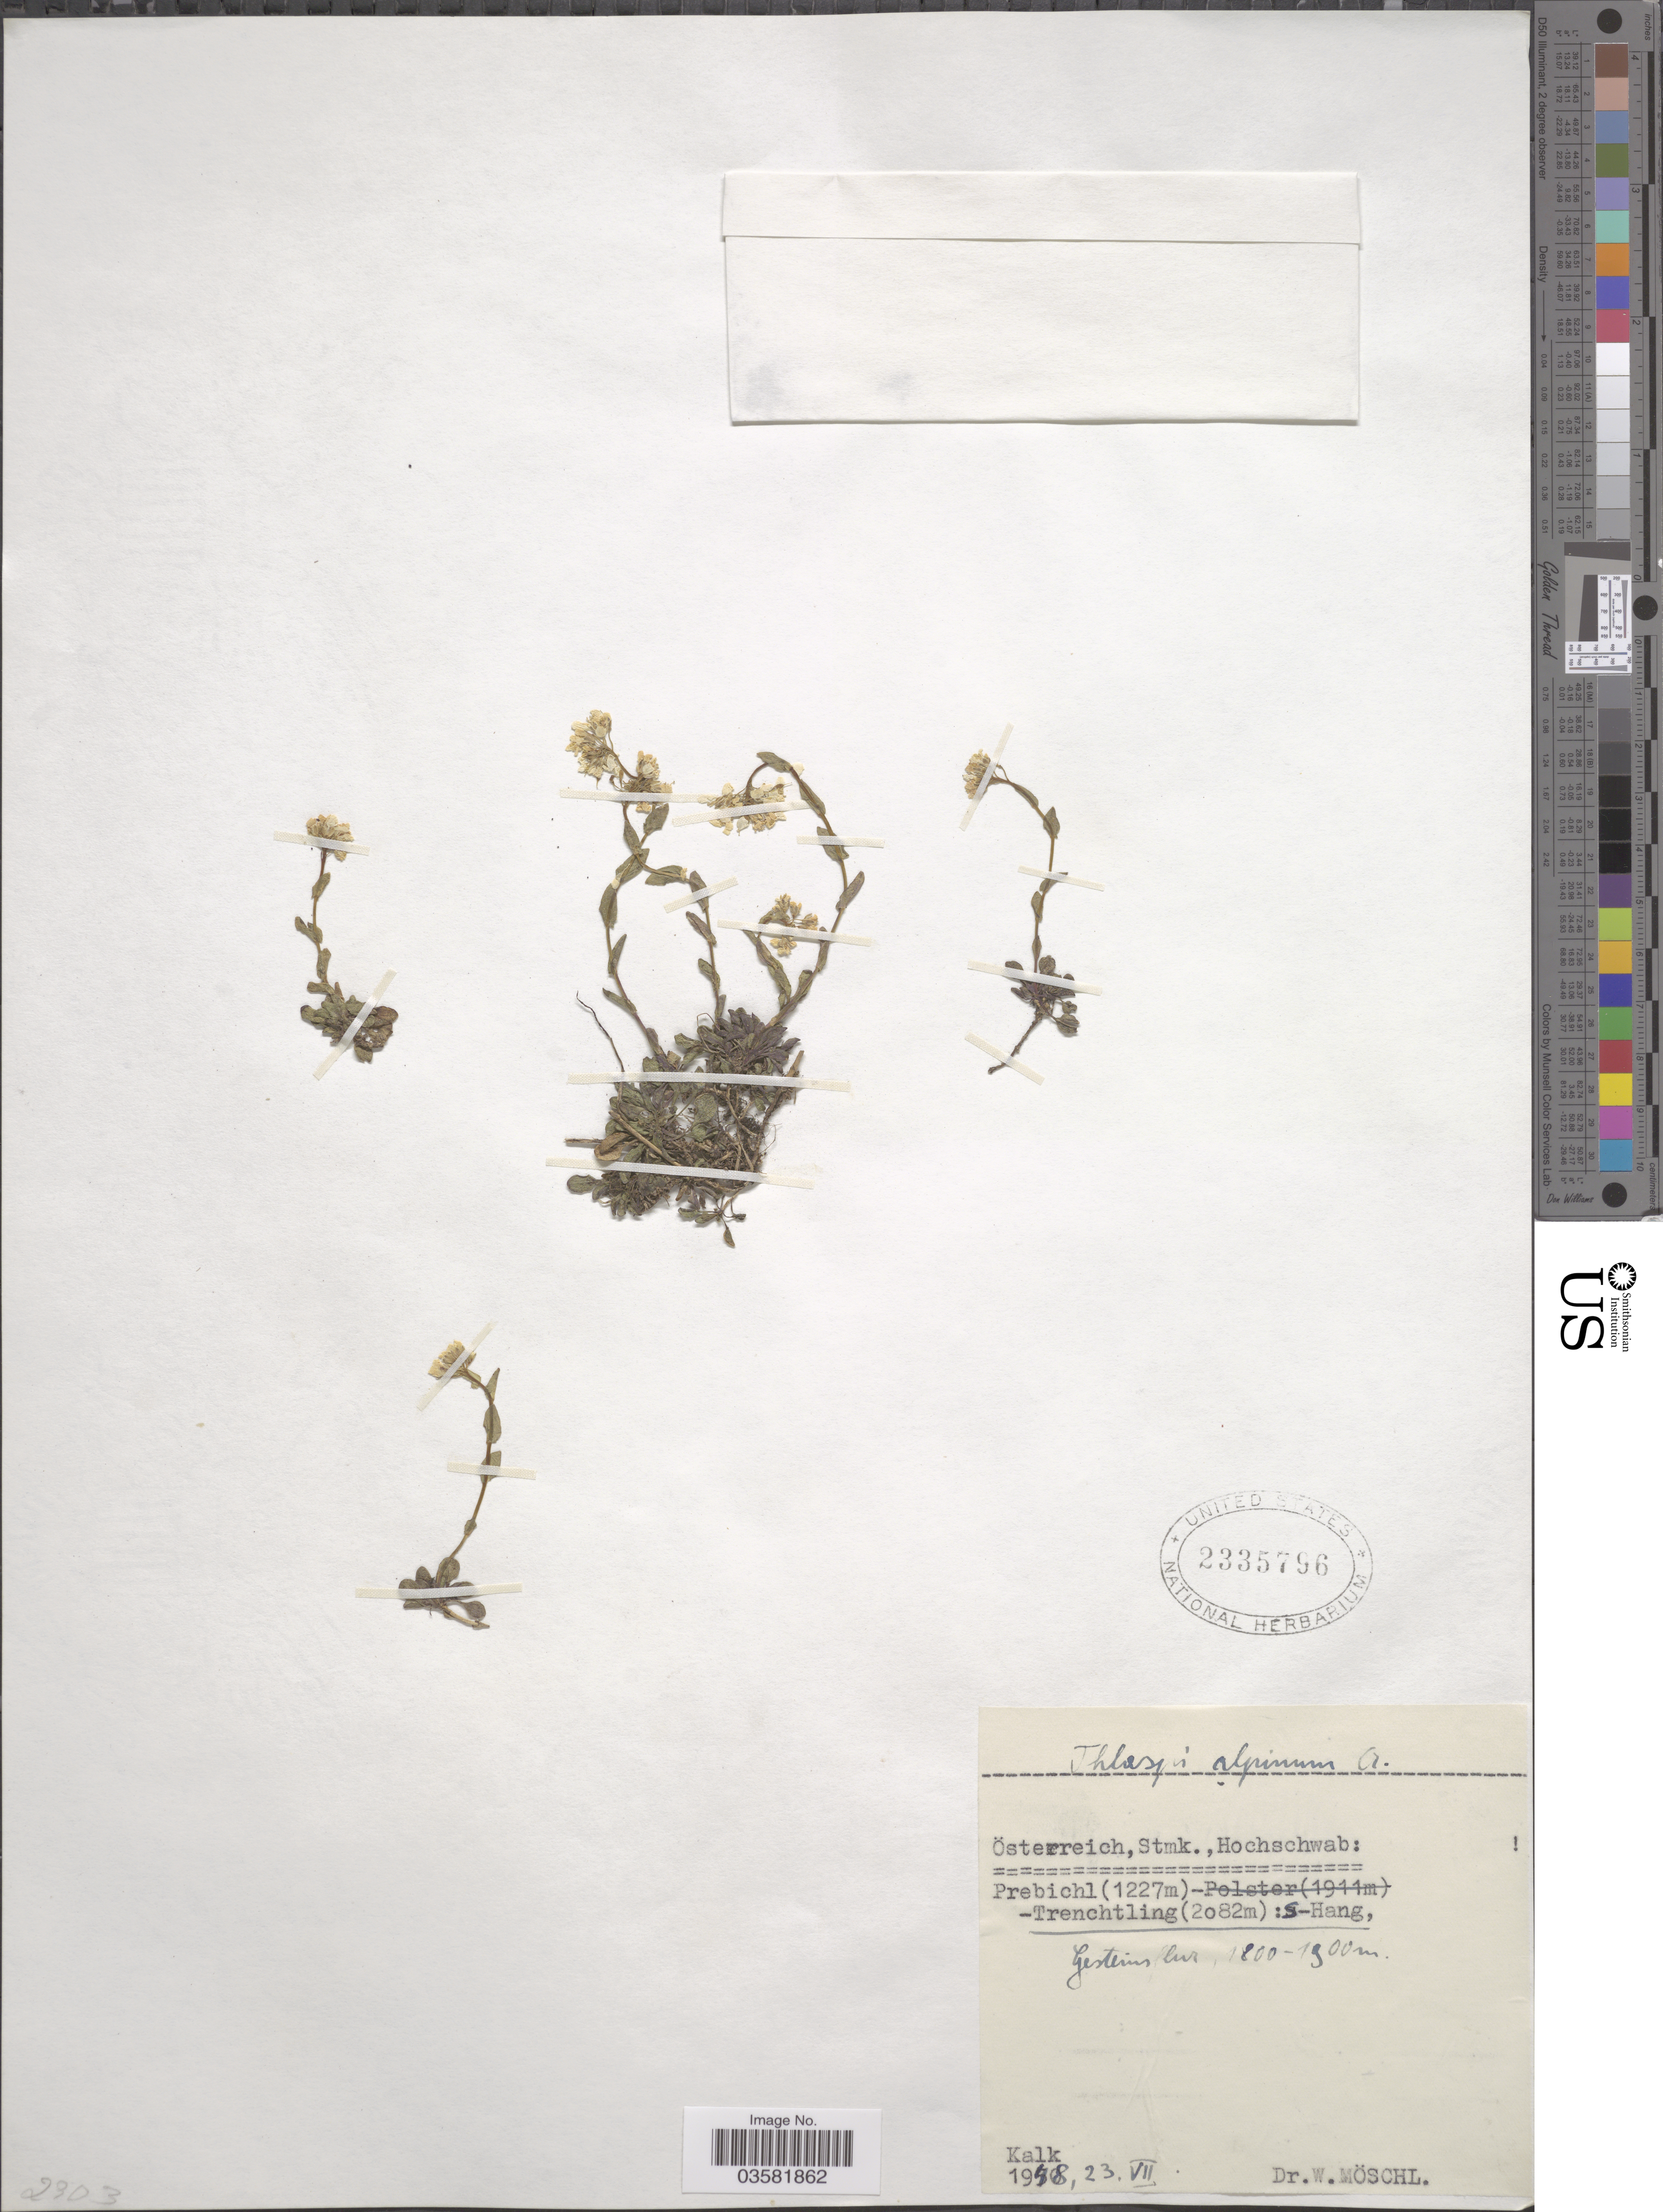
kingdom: Plantae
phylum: Tracheophyta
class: Magnoliopsida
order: Brassicales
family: Brassicaceae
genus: Thlaspi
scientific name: Thlaspi alpinum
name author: (Crantz) Crantz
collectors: W. Moschl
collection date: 1948-07-23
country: Austria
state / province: Steiermark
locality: Ősterreich, Stmk., Hochschwab: Trenchtling (2082m): S-Hang. Gesteins [illegible text].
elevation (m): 1800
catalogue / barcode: US 2335796